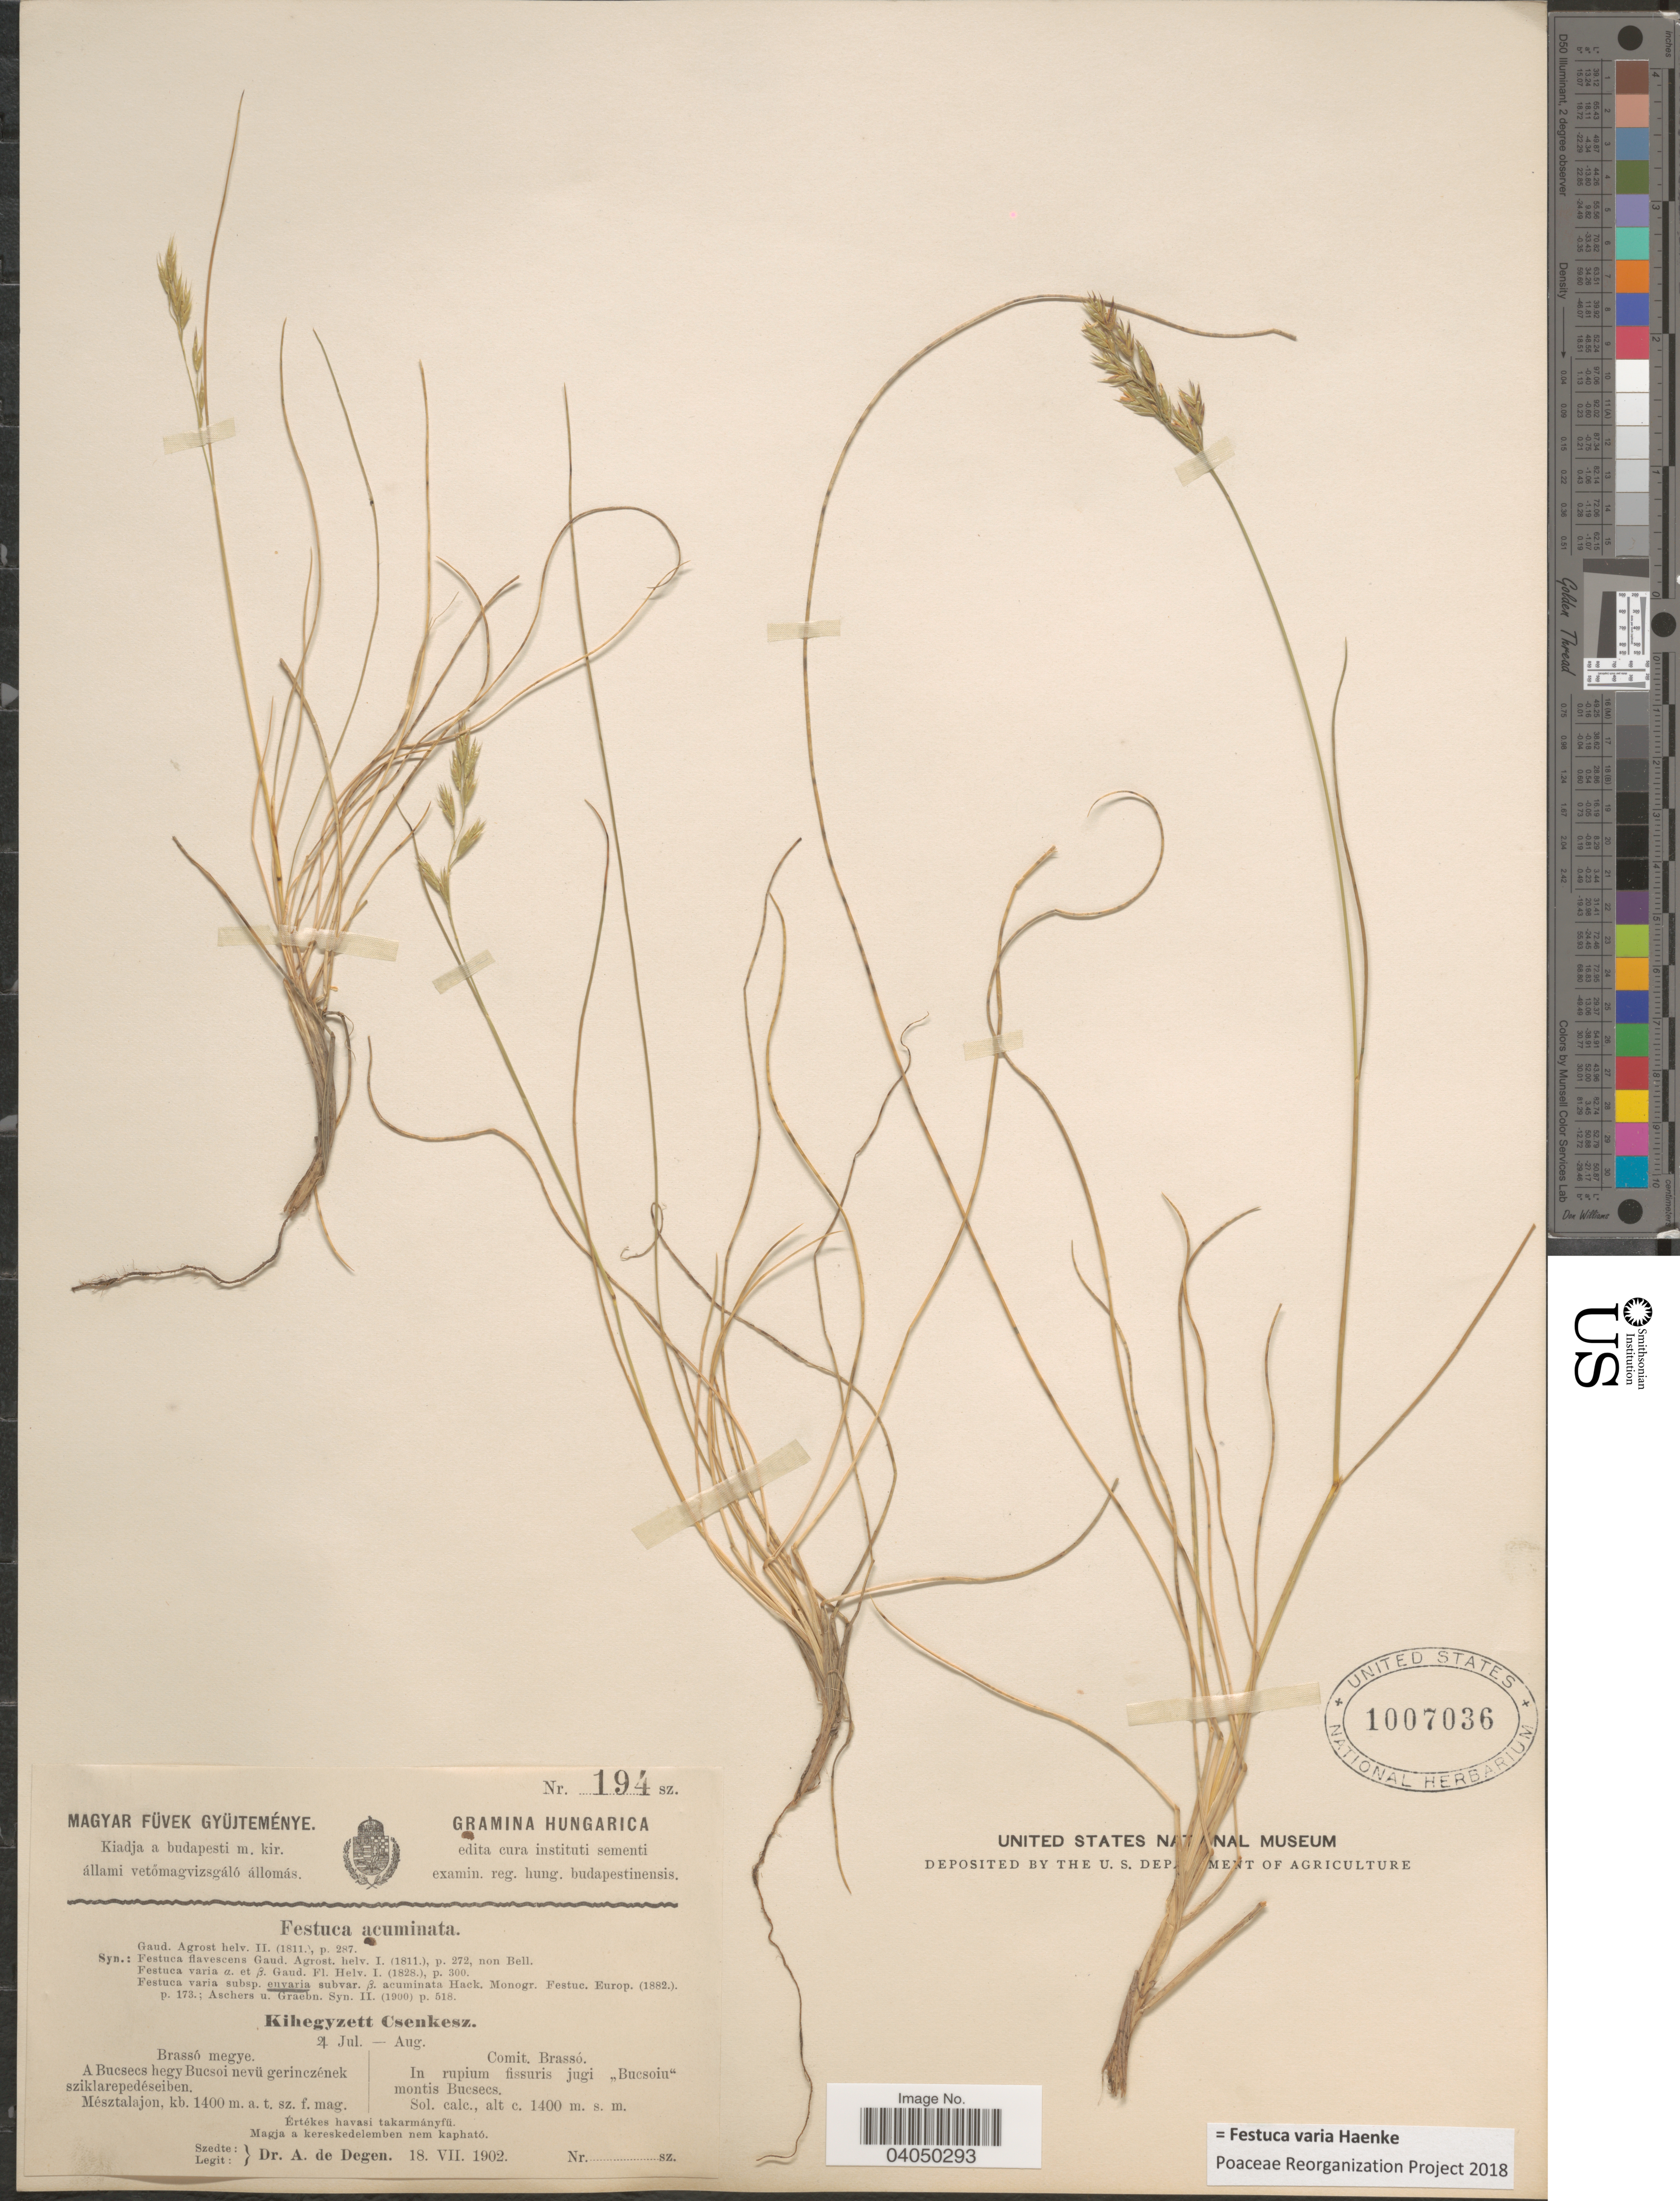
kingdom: Plantae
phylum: Tracheophyta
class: Liliopsida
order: Poales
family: Poaceae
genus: Festuca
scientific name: Festuca varia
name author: Haenke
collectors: A. Degen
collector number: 194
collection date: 1902-07-18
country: Romania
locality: Comit. Brassó. In rupium fissuris jugi "Bucsoiu" montis Bucsecs.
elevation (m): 1400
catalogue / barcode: US 1007036